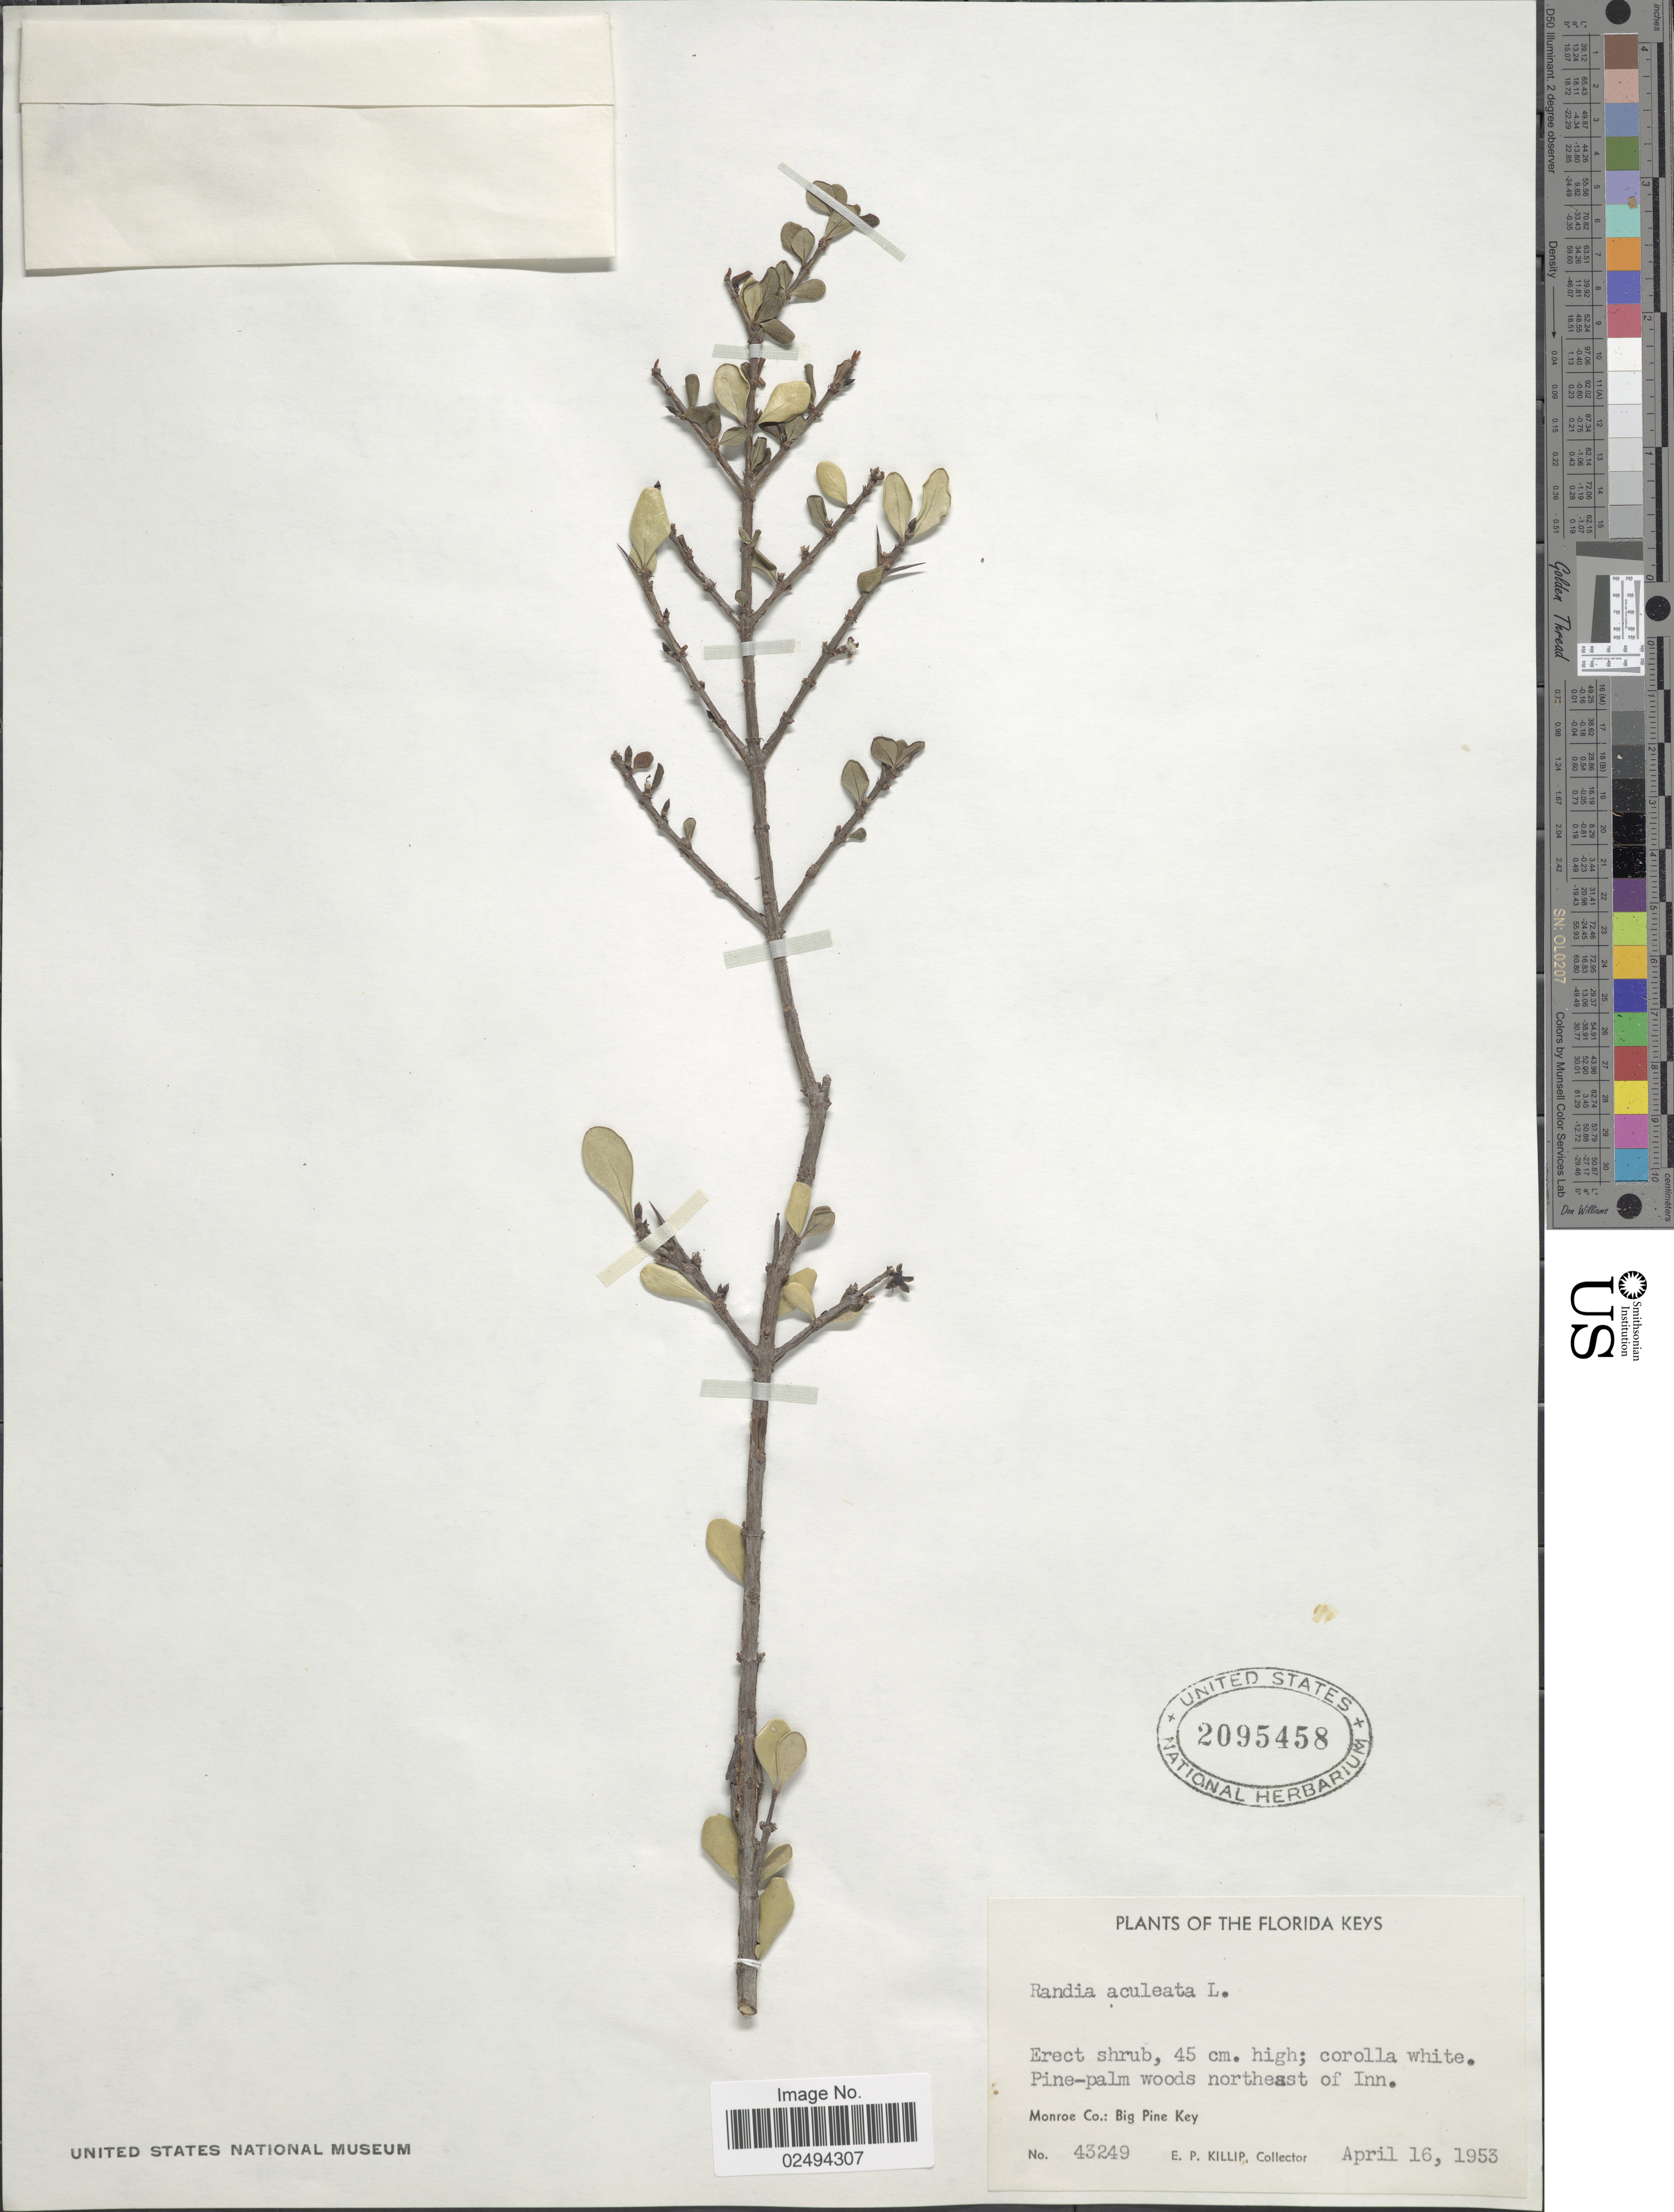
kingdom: Plantae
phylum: Tracheophyta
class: Magnoliopsida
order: Gentianales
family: Rubiaceae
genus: Randia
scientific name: Randia aculeata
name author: L.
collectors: E. P. Killip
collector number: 43249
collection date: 1953-04-16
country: United States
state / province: Florida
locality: The Florida Keys, Pine-palm woods northeast of Inn, Monroe Co.: Big Pine Key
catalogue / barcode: US 2095458